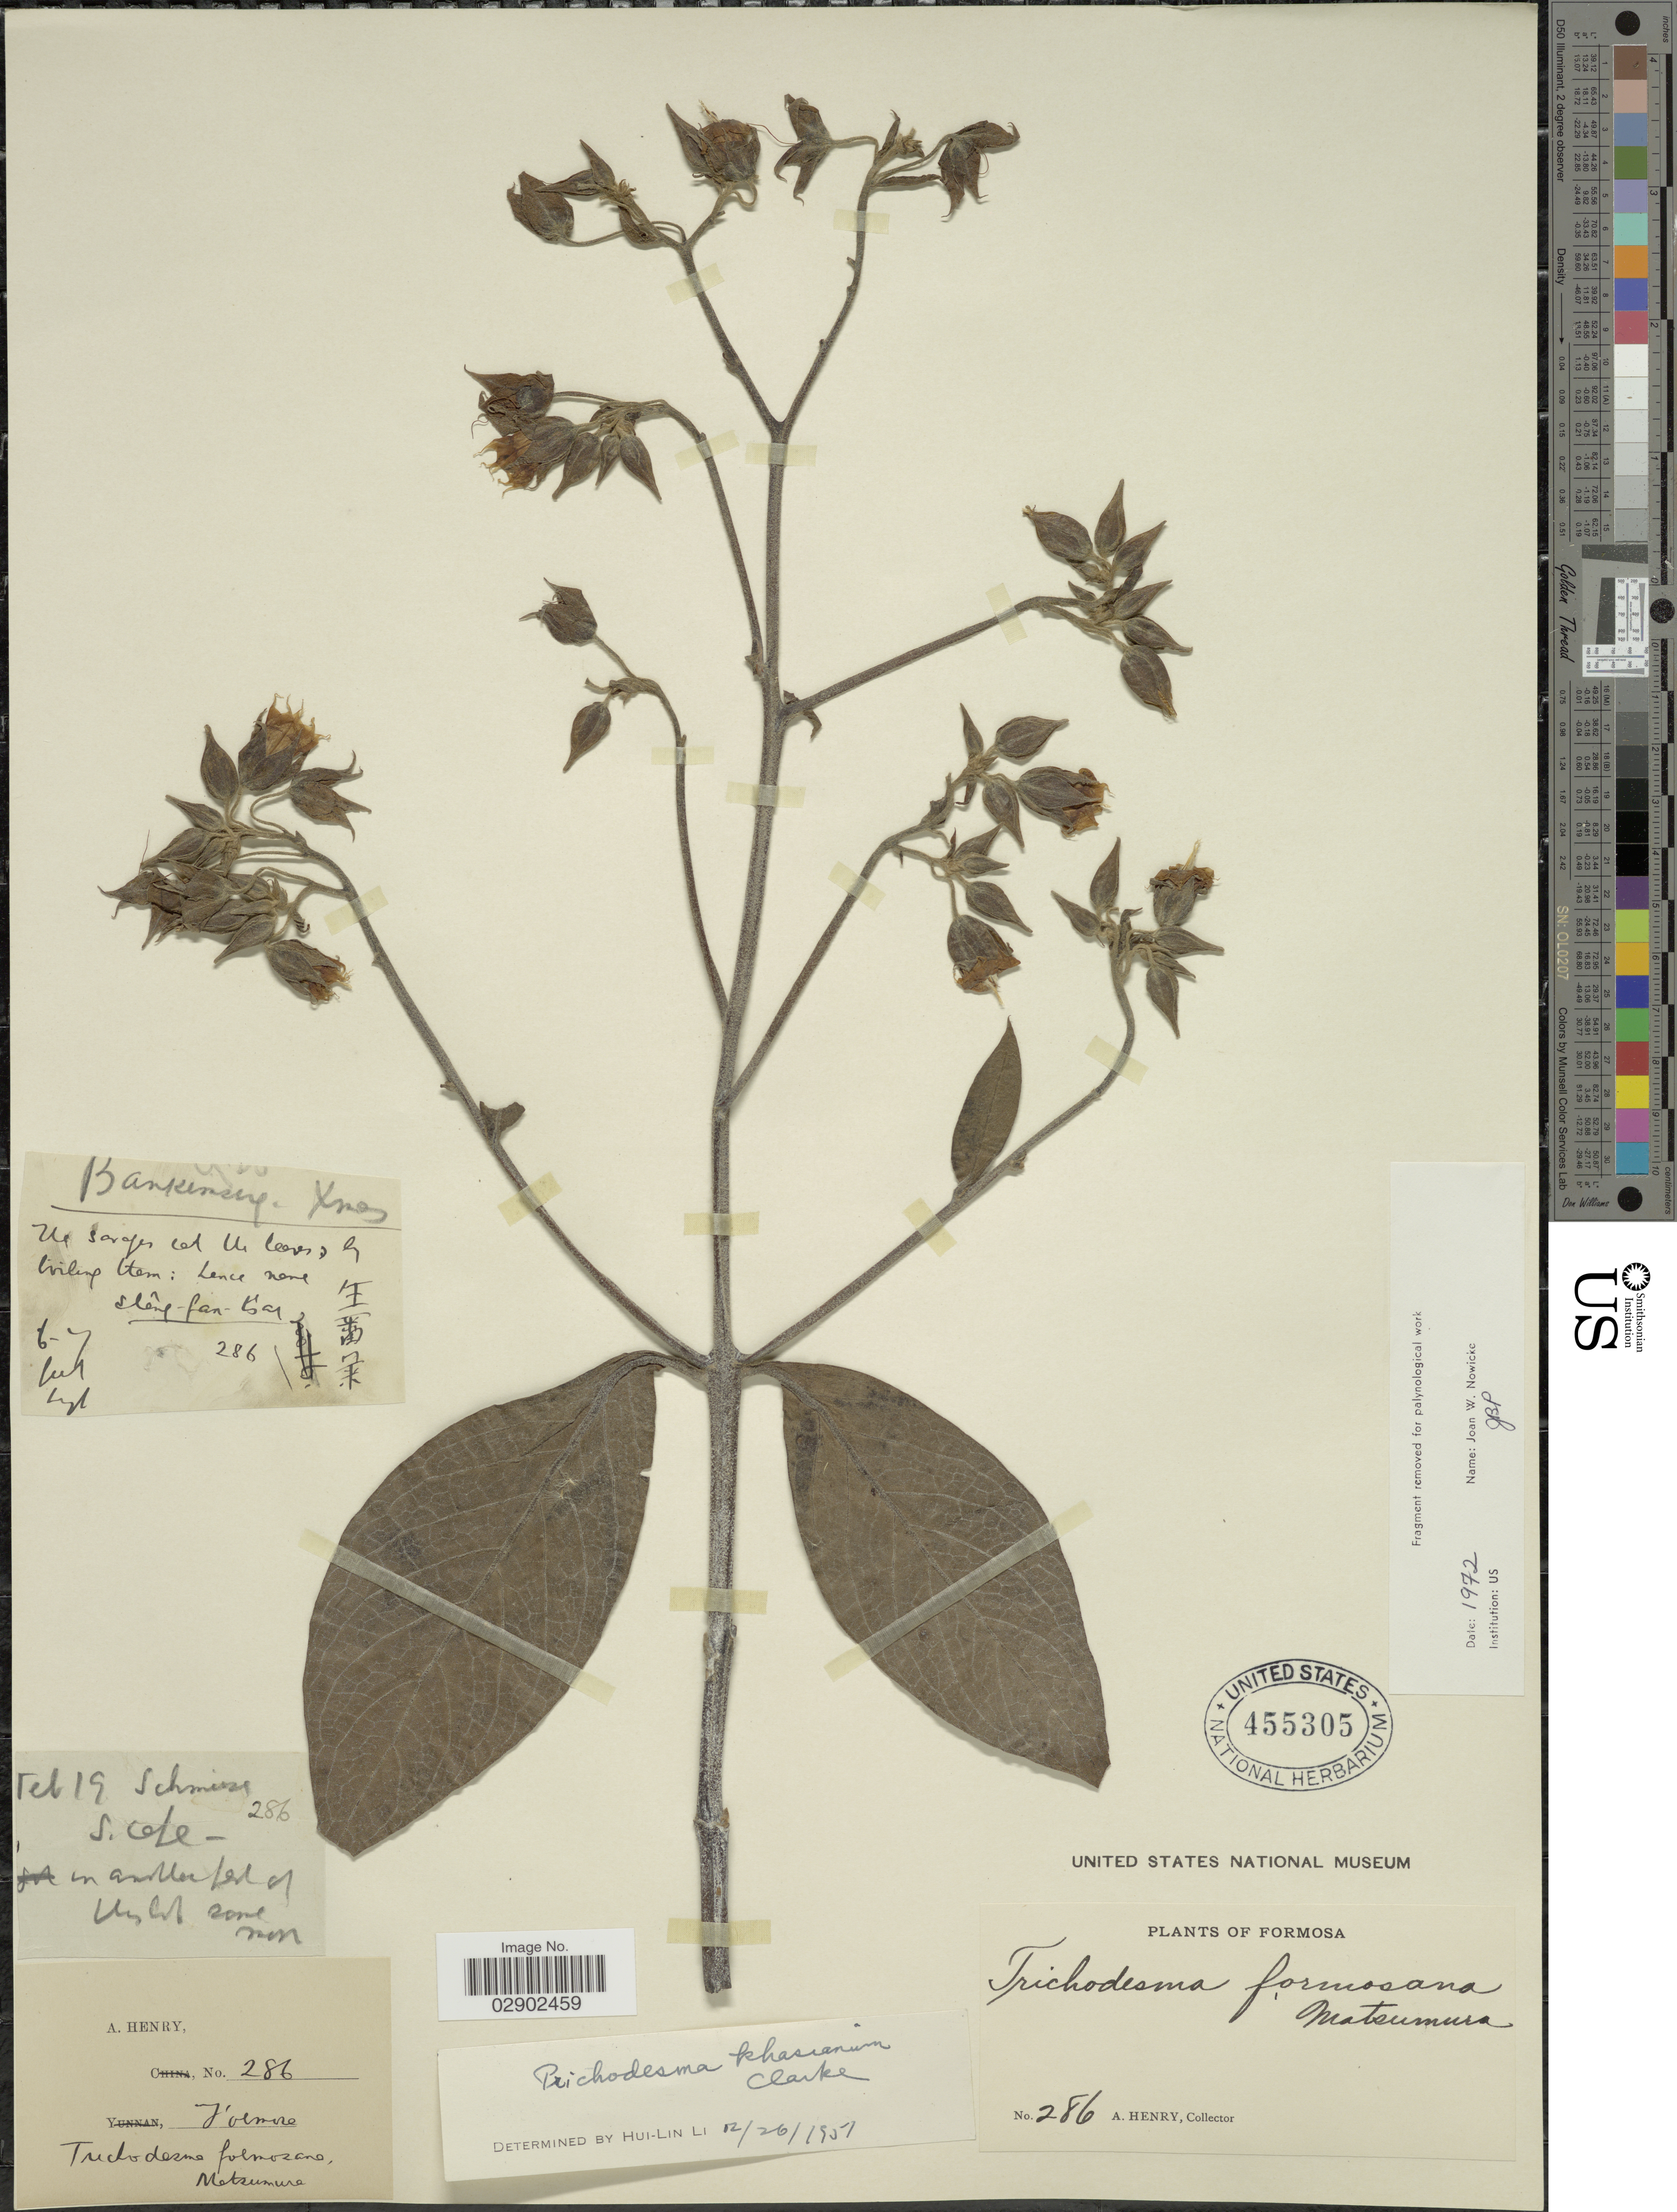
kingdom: Plantae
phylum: Tracheophyta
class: Magnoliopsida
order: Boraginales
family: Boraginaceae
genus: Trichodesma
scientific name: Trichodesma khasianum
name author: C.B. Clarke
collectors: A. Henry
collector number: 286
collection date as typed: Transcribed d/m/y: /2/19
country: Taiwan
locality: Formosa.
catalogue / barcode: US 455305